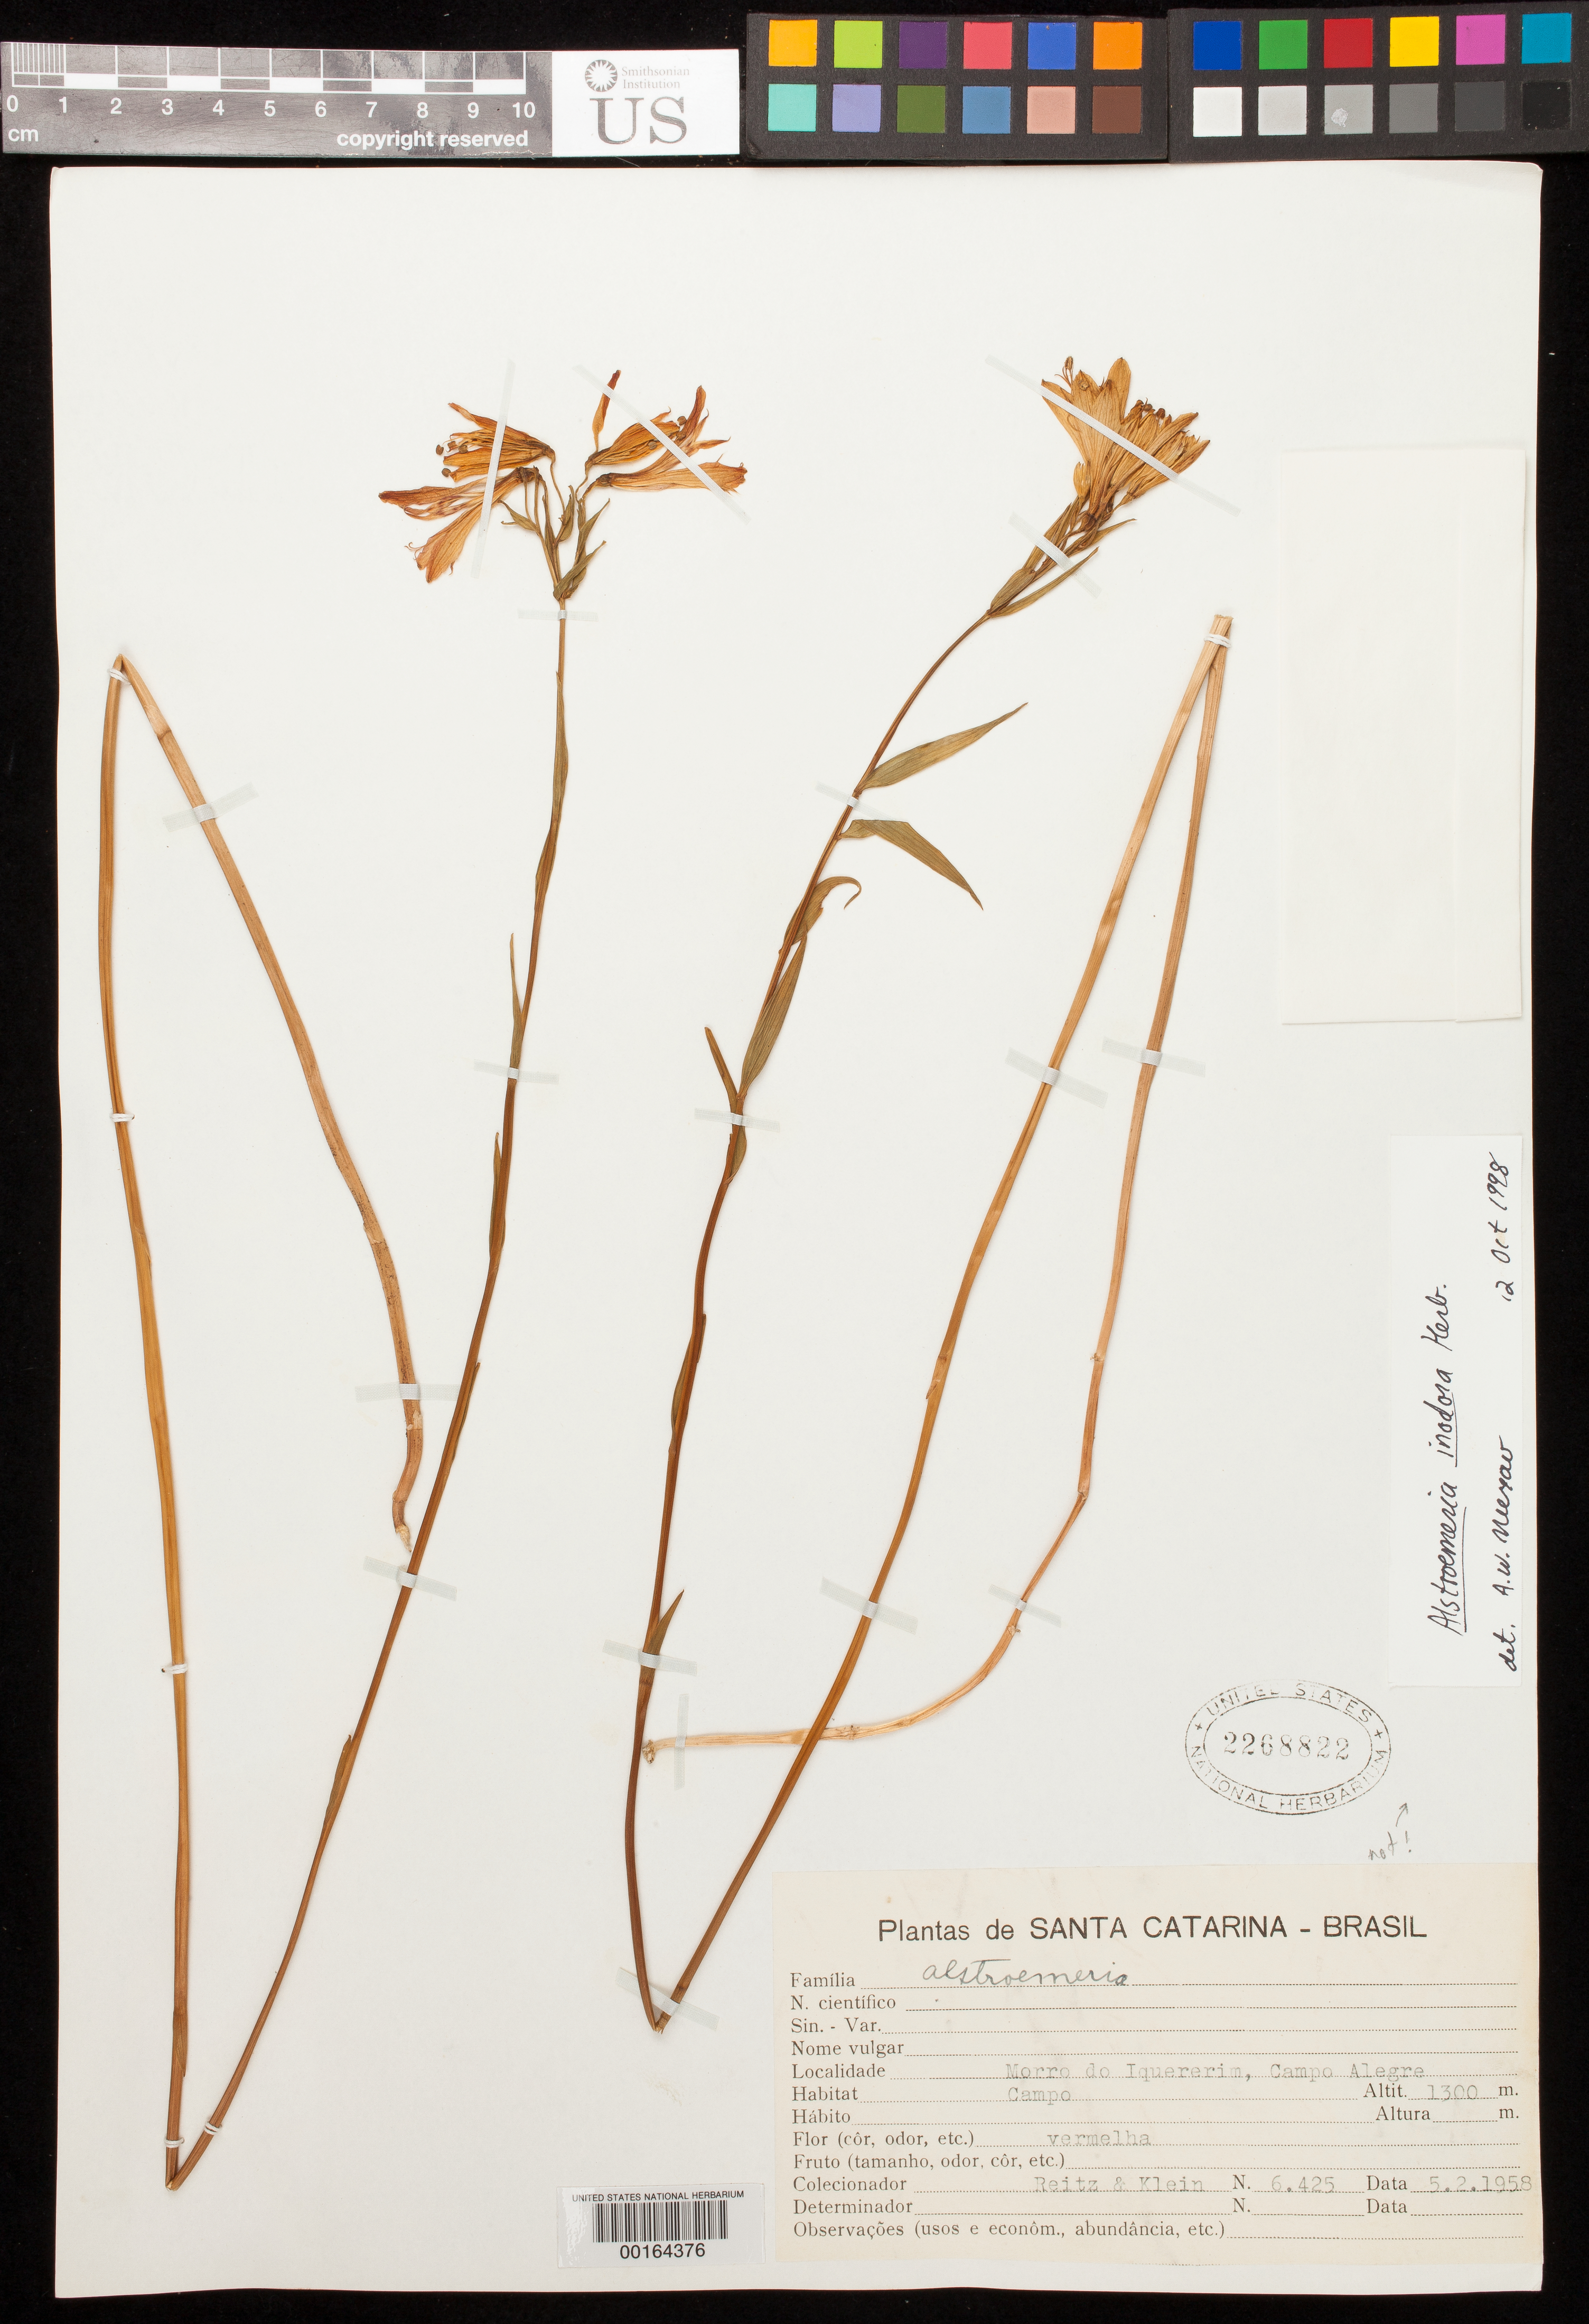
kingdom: Plantae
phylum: Tracheophyta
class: Liliopsida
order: Liliales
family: Alstroemeriaceae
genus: Alstroemeria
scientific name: Alstroemeria inodora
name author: Herb.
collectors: R. Reitz & R. M. Klein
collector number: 6425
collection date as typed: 05 Feb 1958 or 02 May 1958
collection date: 1958-02-05 or 1958-05-02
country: Brazil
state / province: Santa Catarina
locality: Morro do iquererim, campo alegre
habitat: Campo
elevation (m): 1300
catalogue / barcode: US 2268822